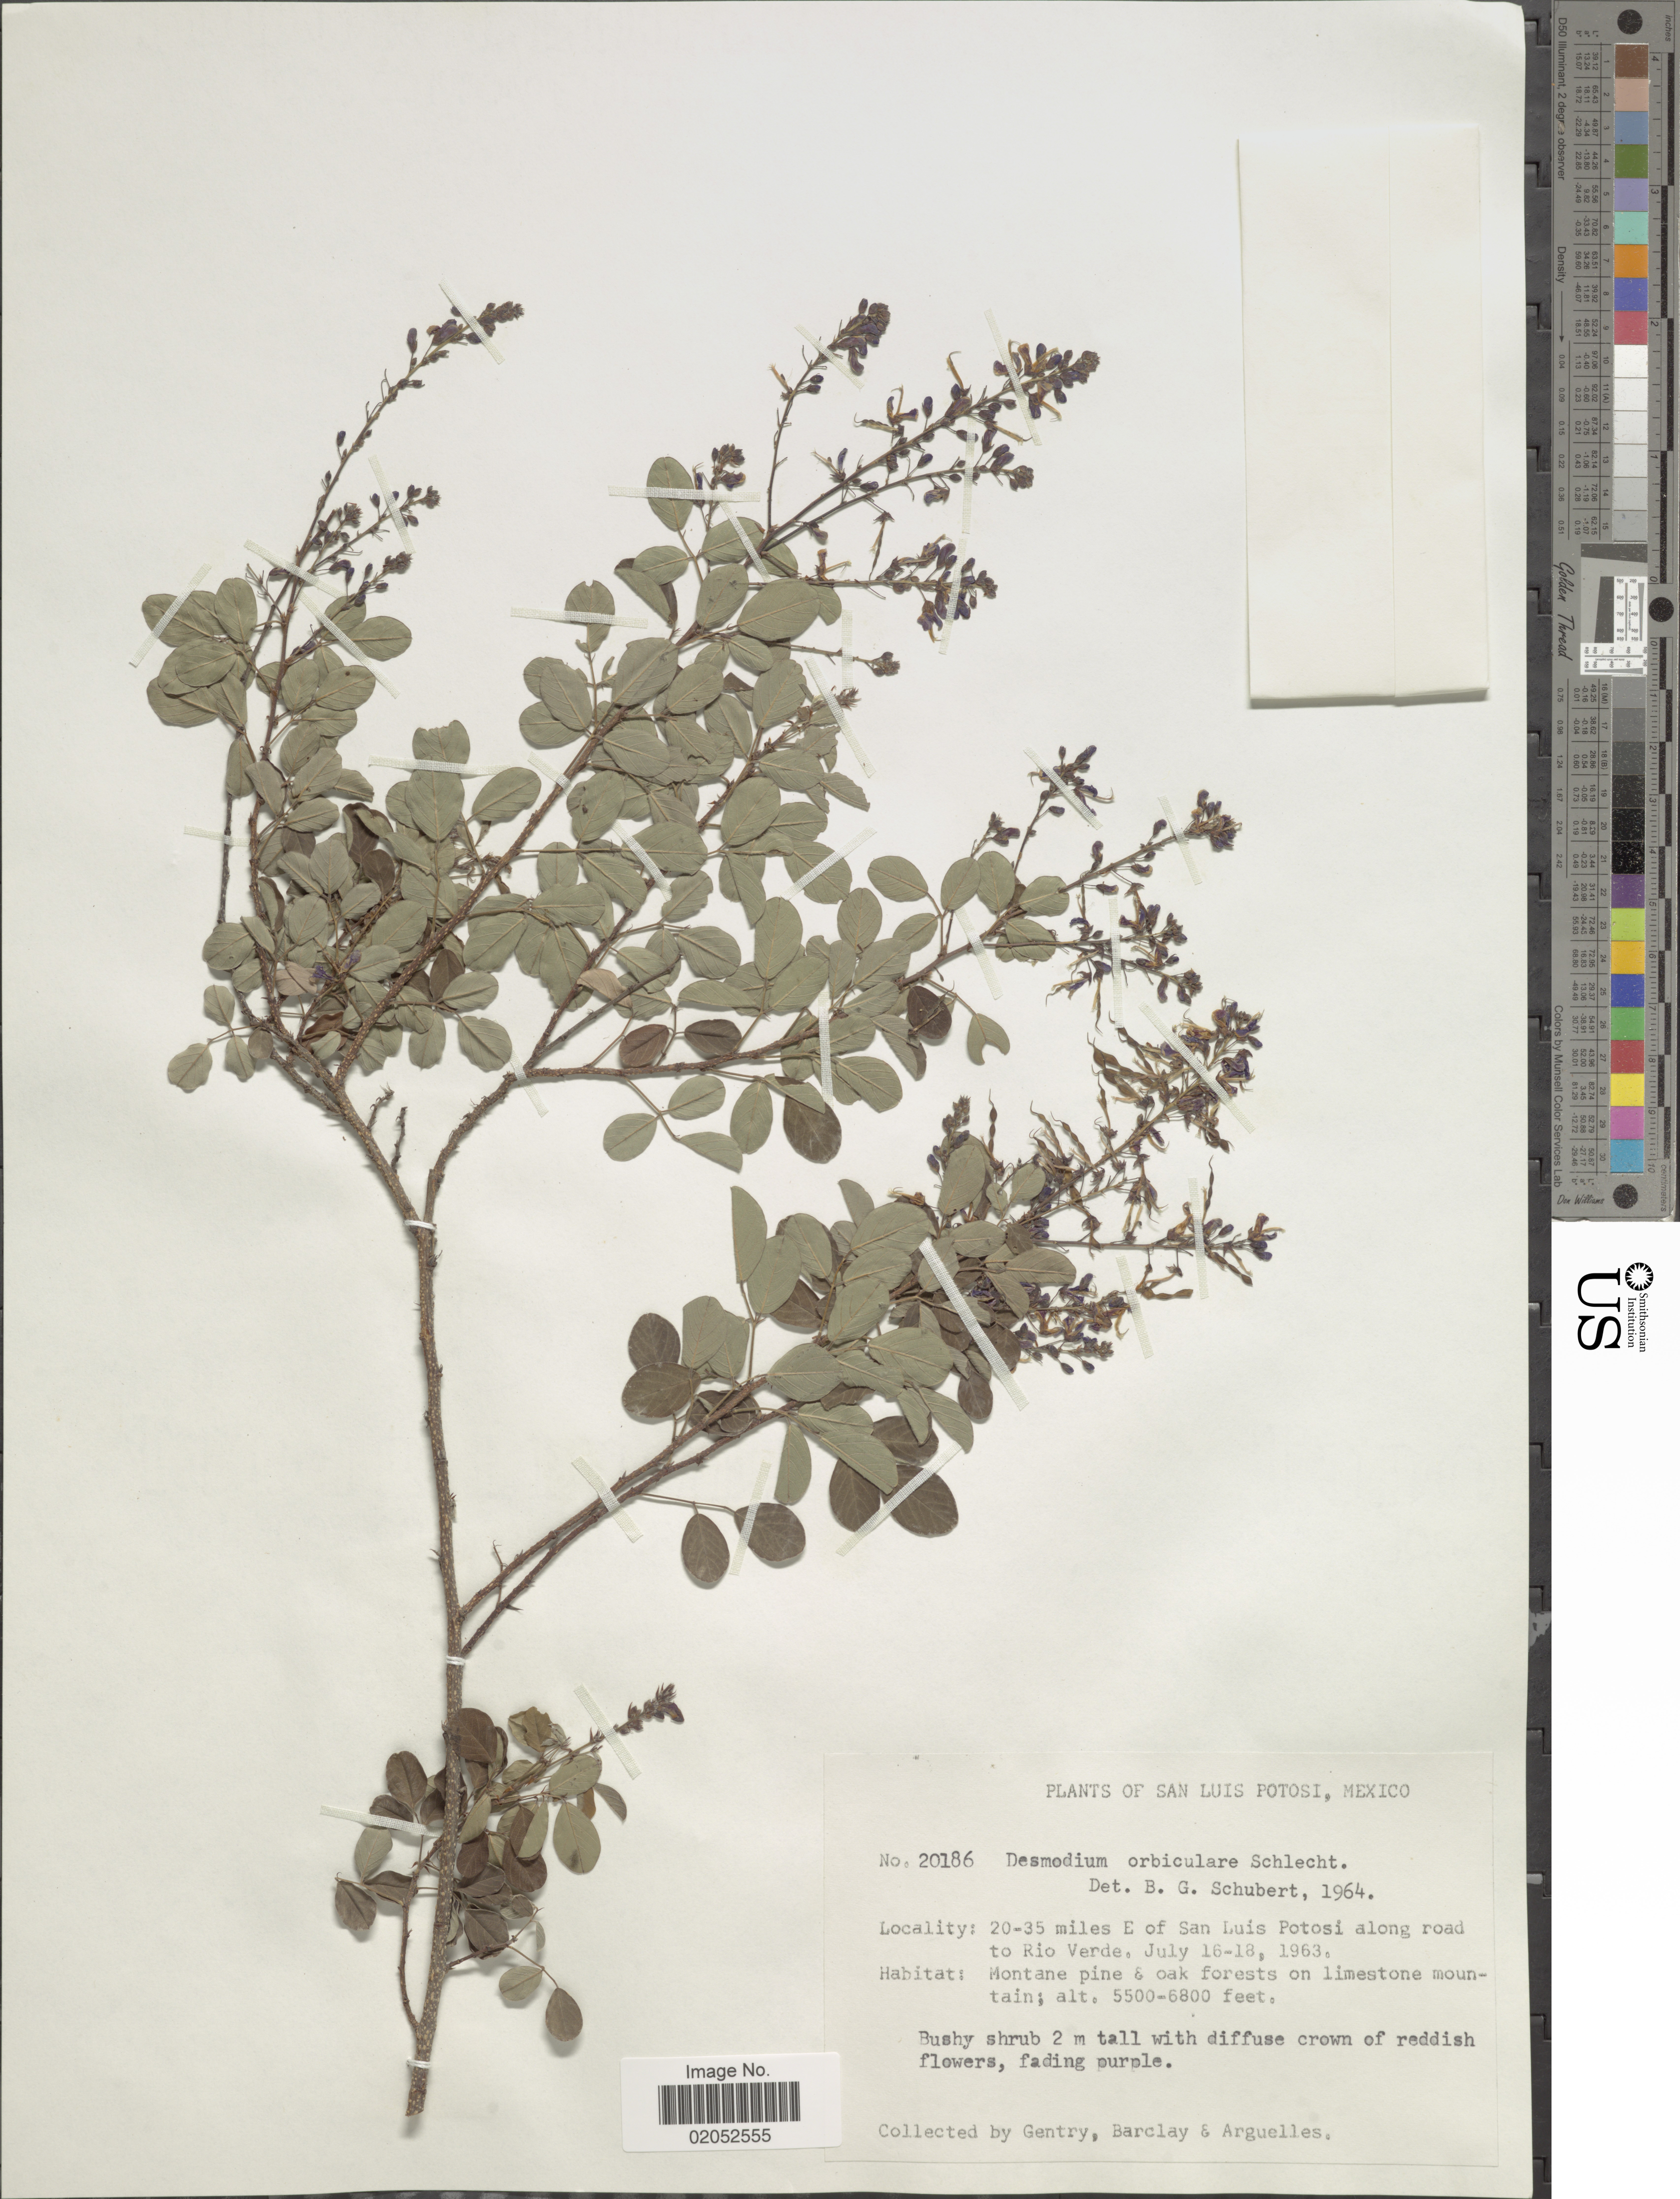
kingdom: Plantae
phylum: Tracheophyta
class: Magnoliopsida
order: Fabales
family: Fabaceae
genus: Desmodium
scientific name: Desmodium orbiculare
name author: Schltdl.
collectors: Gentry, --, -- Barclay & Arguelles, --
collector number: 20186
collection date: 1963-07-16/1963-07-18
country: Mexico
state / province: San Luis Potosí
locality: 20-35 miles E of San Luis Potosi along road to Rio Verde.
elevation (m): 1676